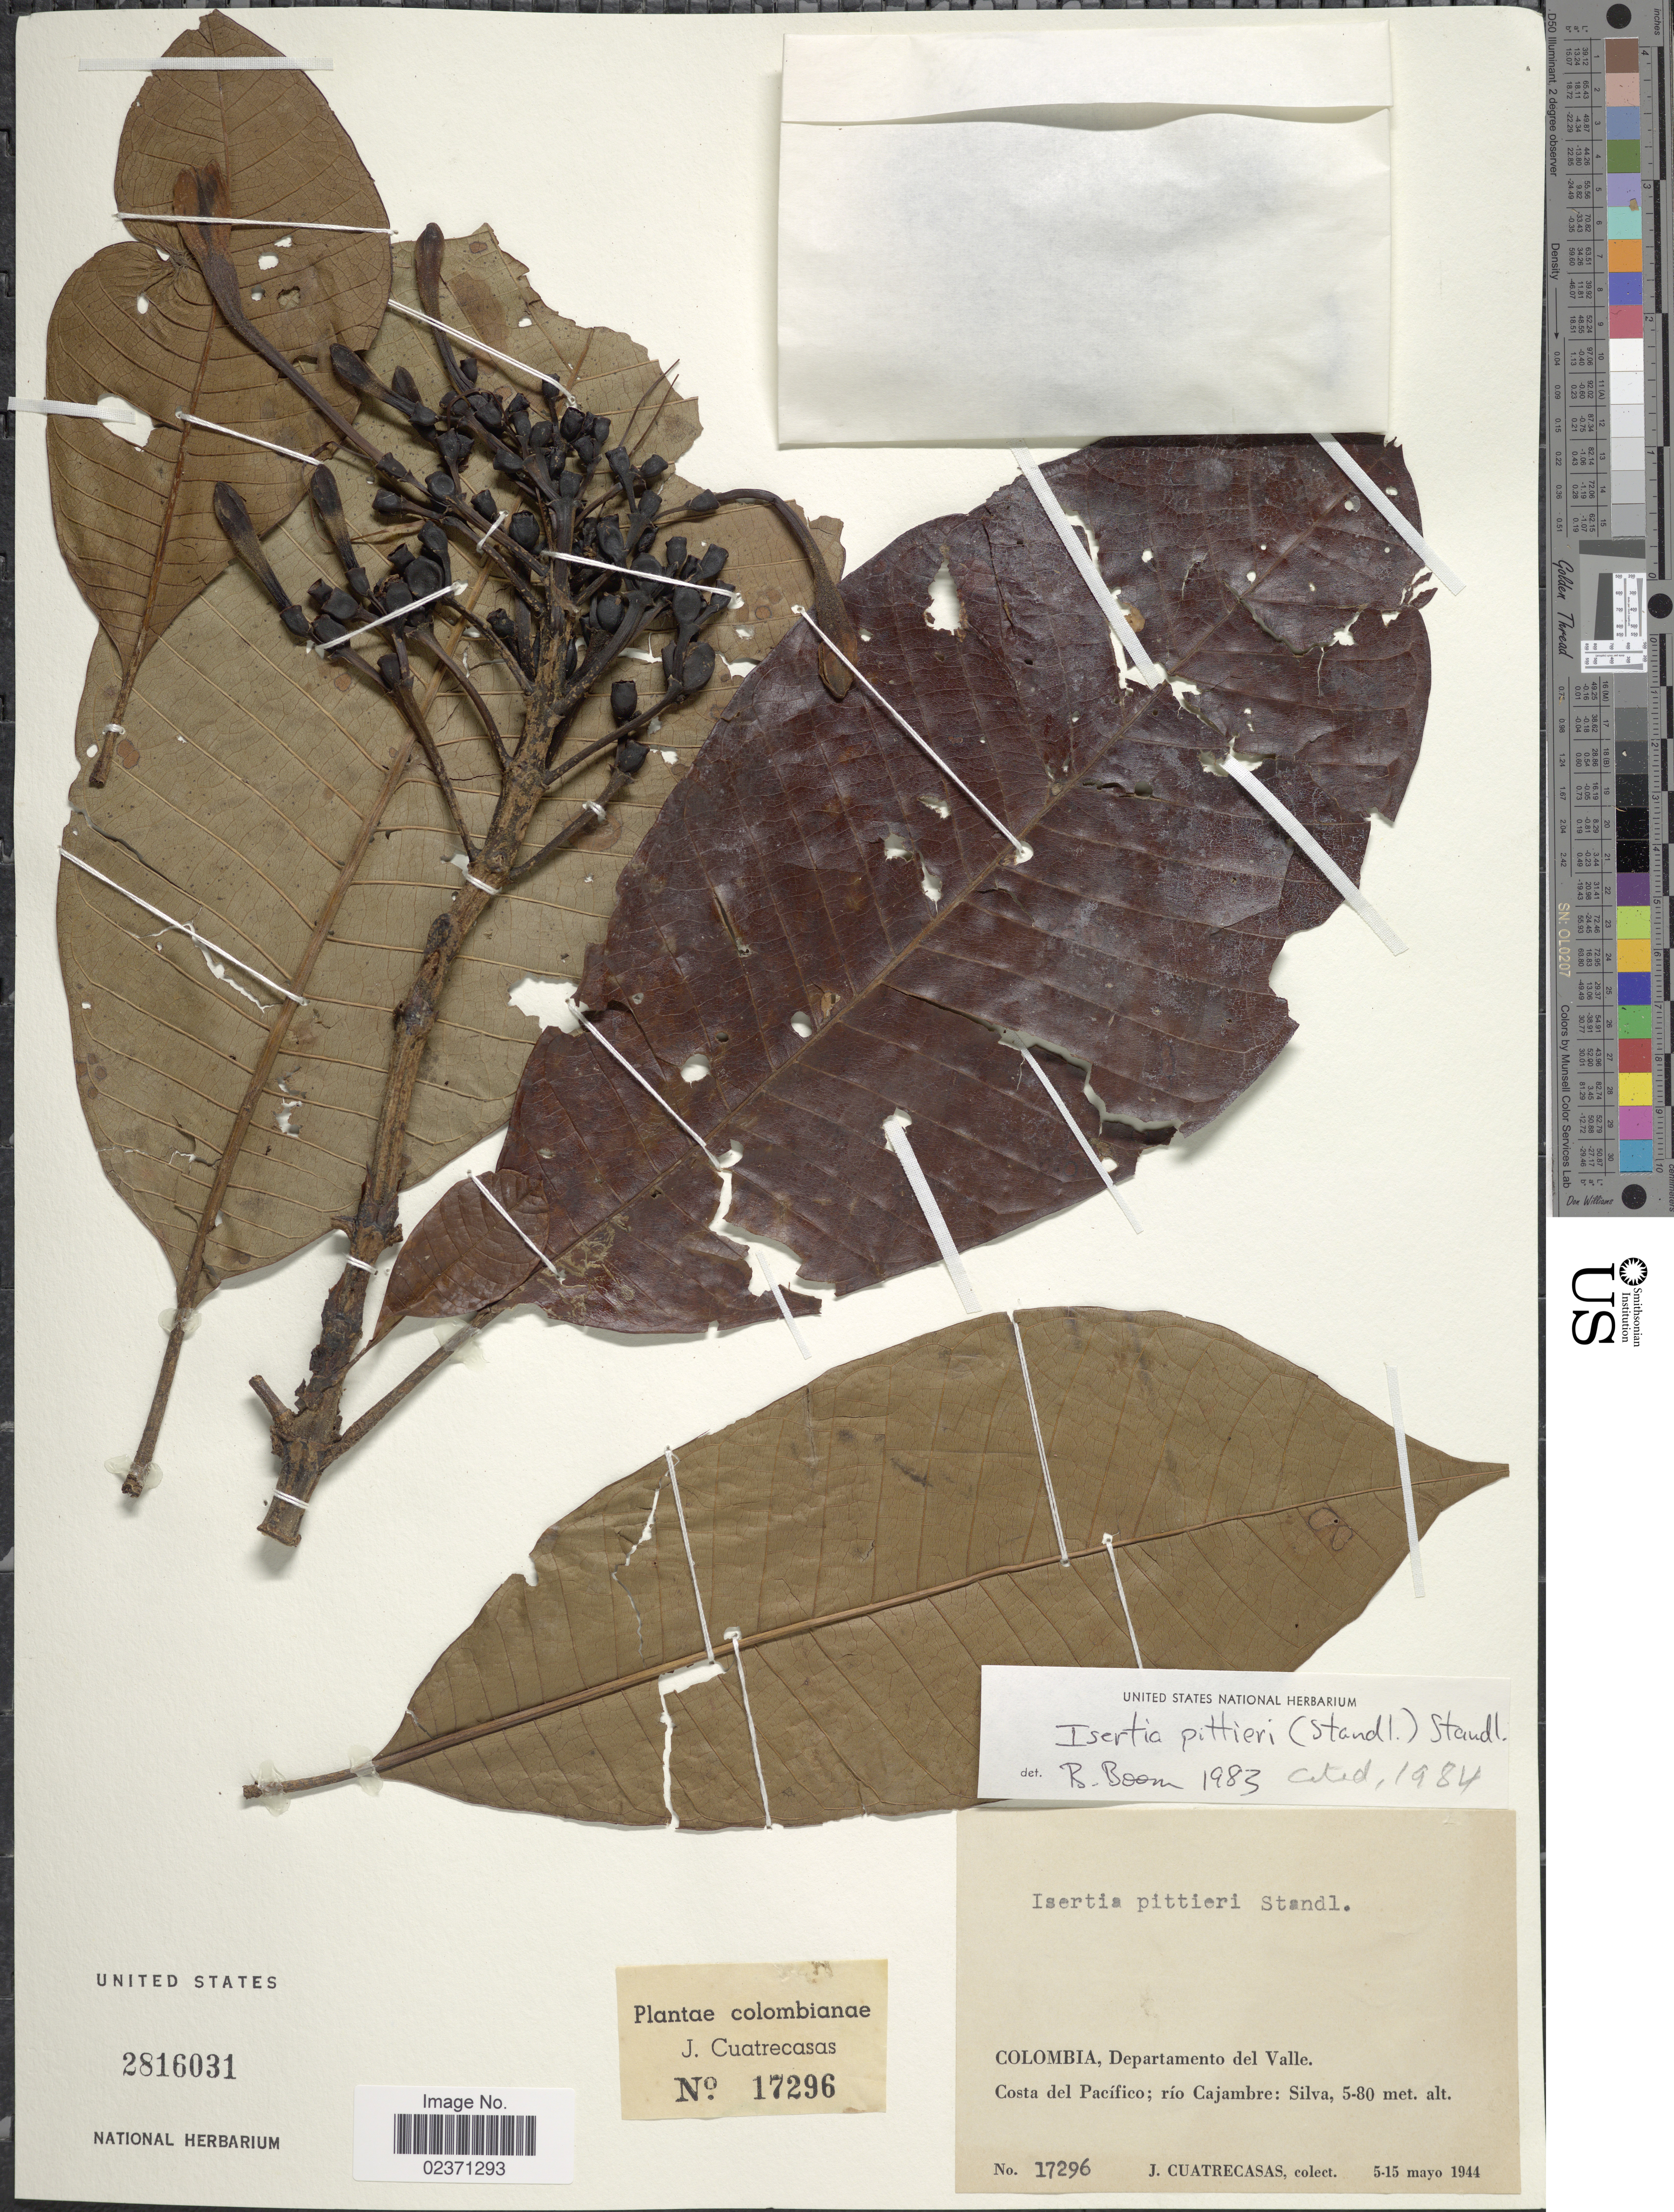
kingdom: Plantae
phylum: Tracheophyta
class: Magnoliopsida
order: Gentianales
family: Rubiaceae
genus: Isertia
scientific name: Isertia pittieri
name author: (Standl.) Standl.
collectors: J. Cuatrecasas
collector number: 17296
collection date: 1944-05-05/1944-05-15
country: Colombia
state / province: Valle del Cauca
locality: Departamento del Valle. Costa del Pacifico; rio Cajambre: Silva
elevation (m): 5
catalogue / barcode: US 2816031